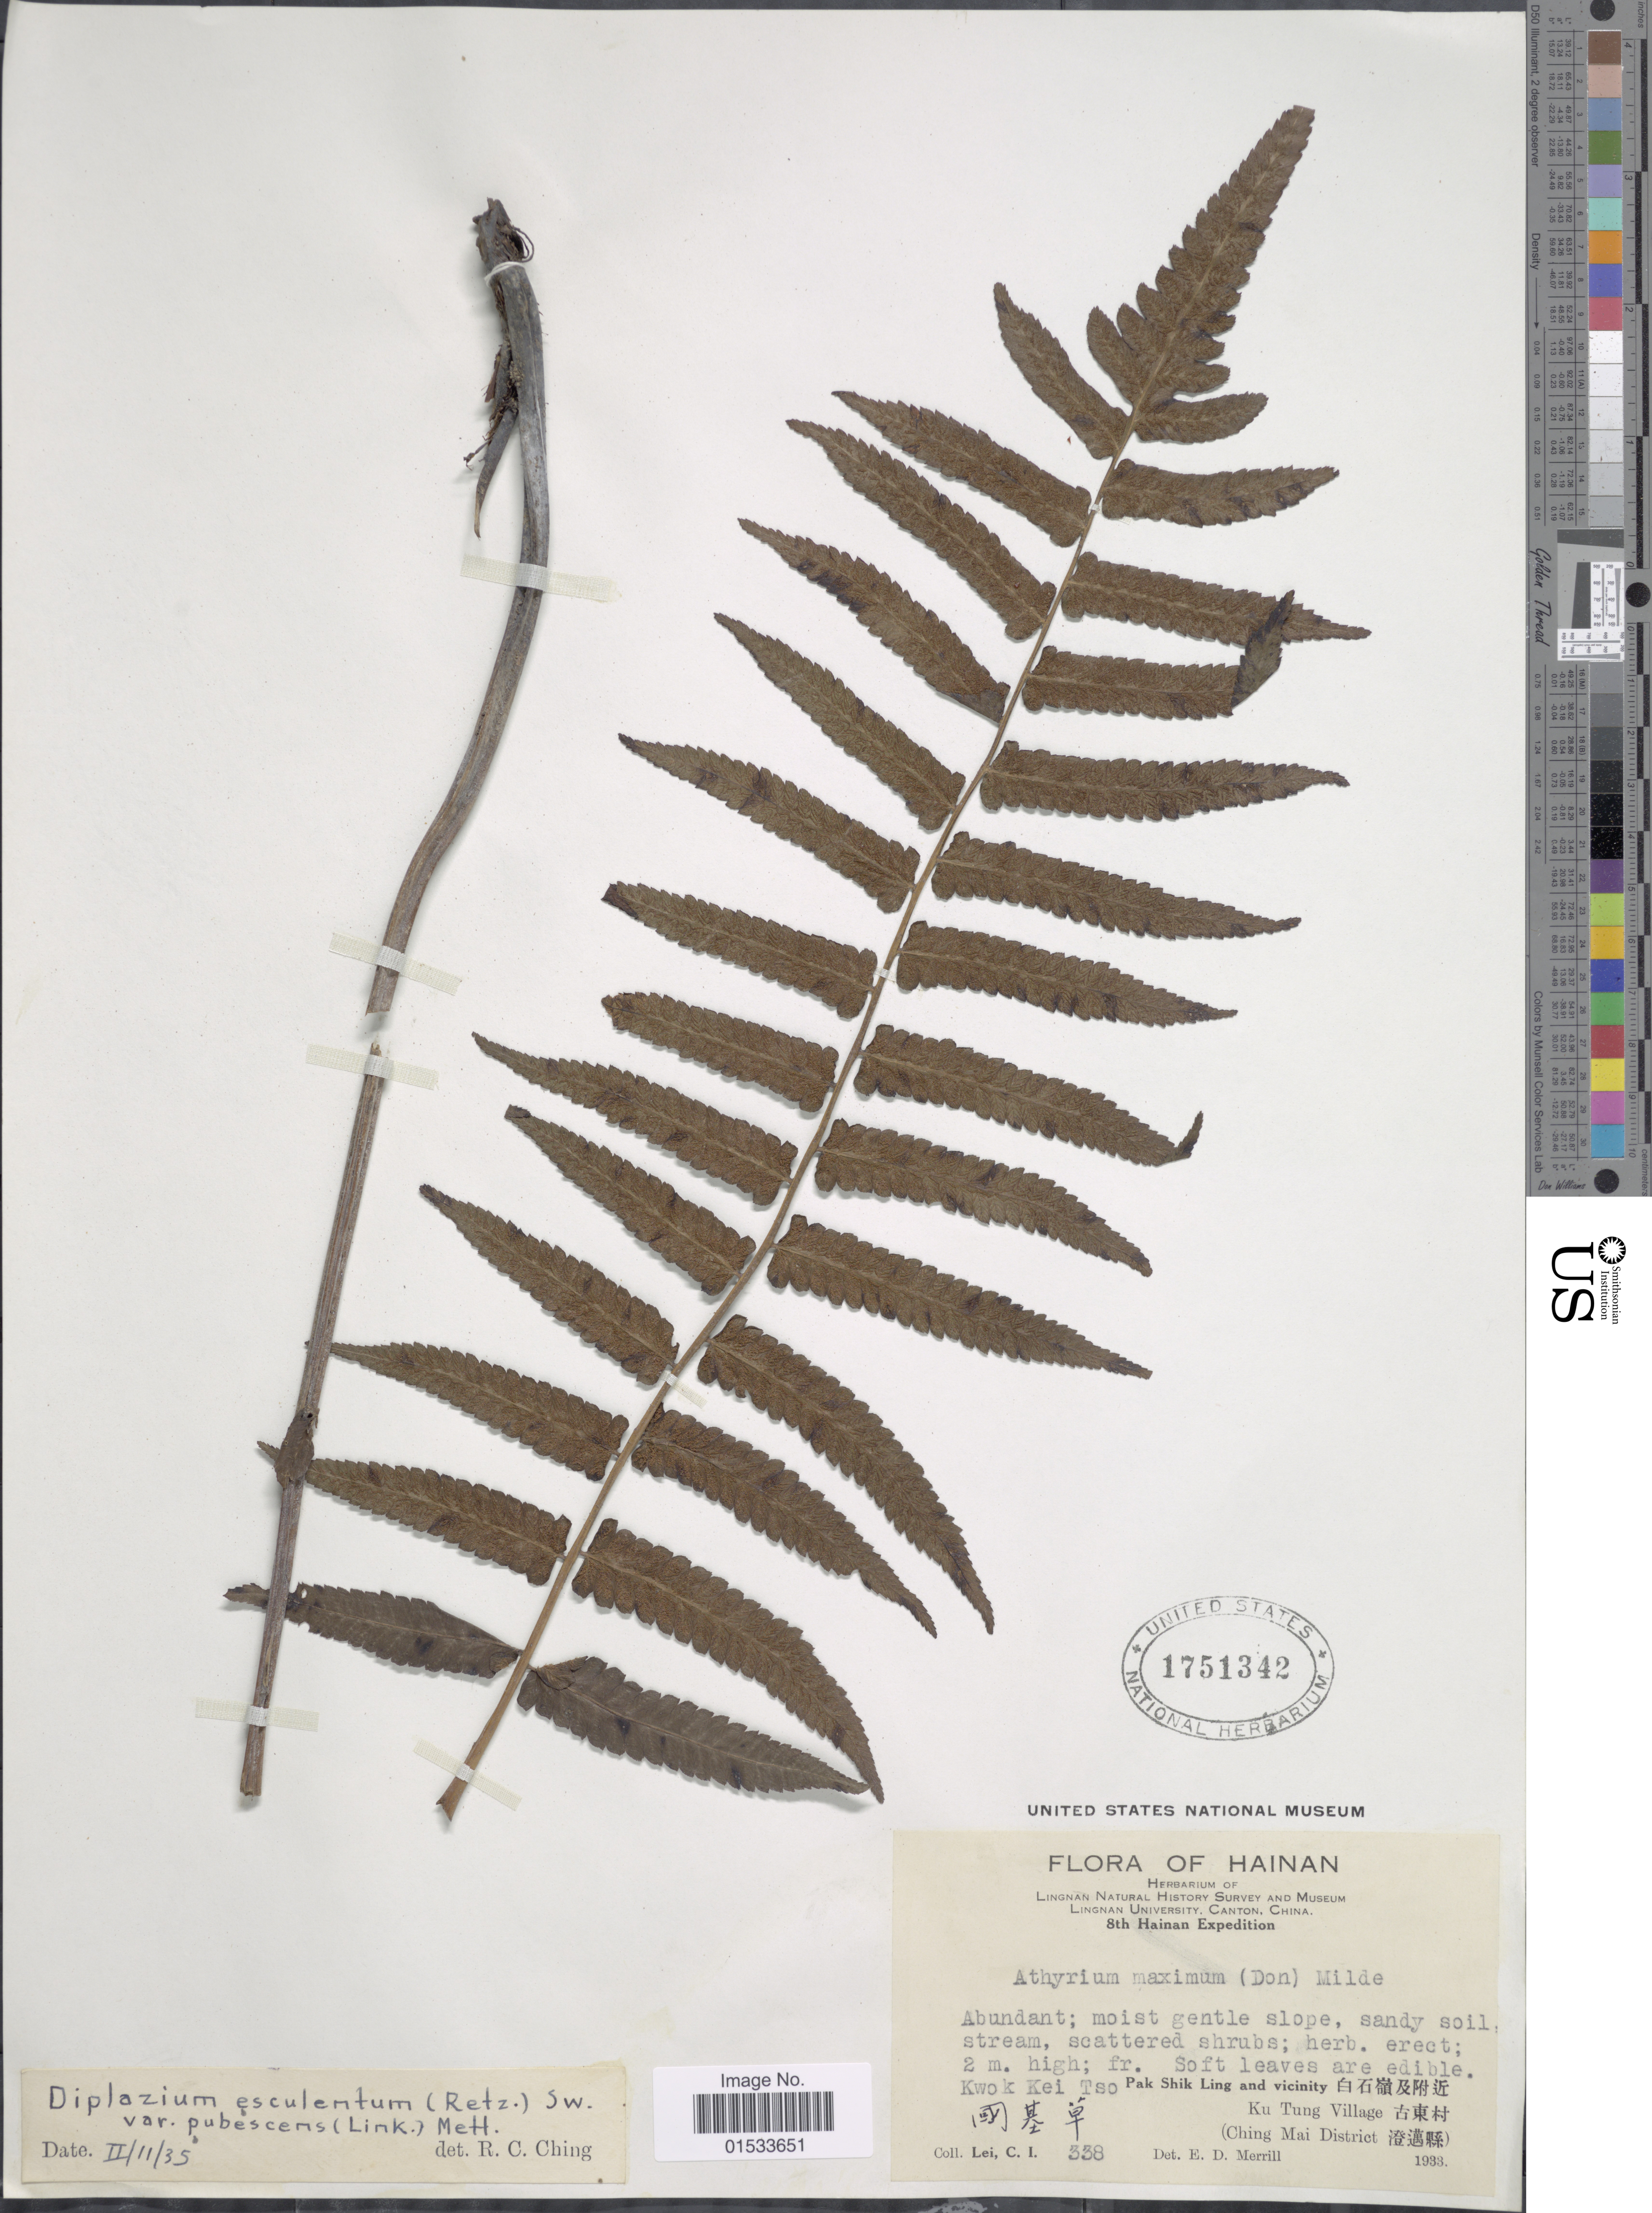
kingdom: Plantae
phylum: Tracheophyta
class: Polypodiopsida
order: Polypodiales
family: Athyriaceae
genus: Diplazium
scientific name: Diplazium esculentum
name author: (Retz.) Sw.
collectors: C. I. Lei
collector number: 338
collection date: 1933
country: China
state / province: Hainan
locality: Kwok Kei Tso, Pak Shik Ling and vicinity, Ku Tung Village (Chin Mai District)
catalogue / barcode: US 1751342